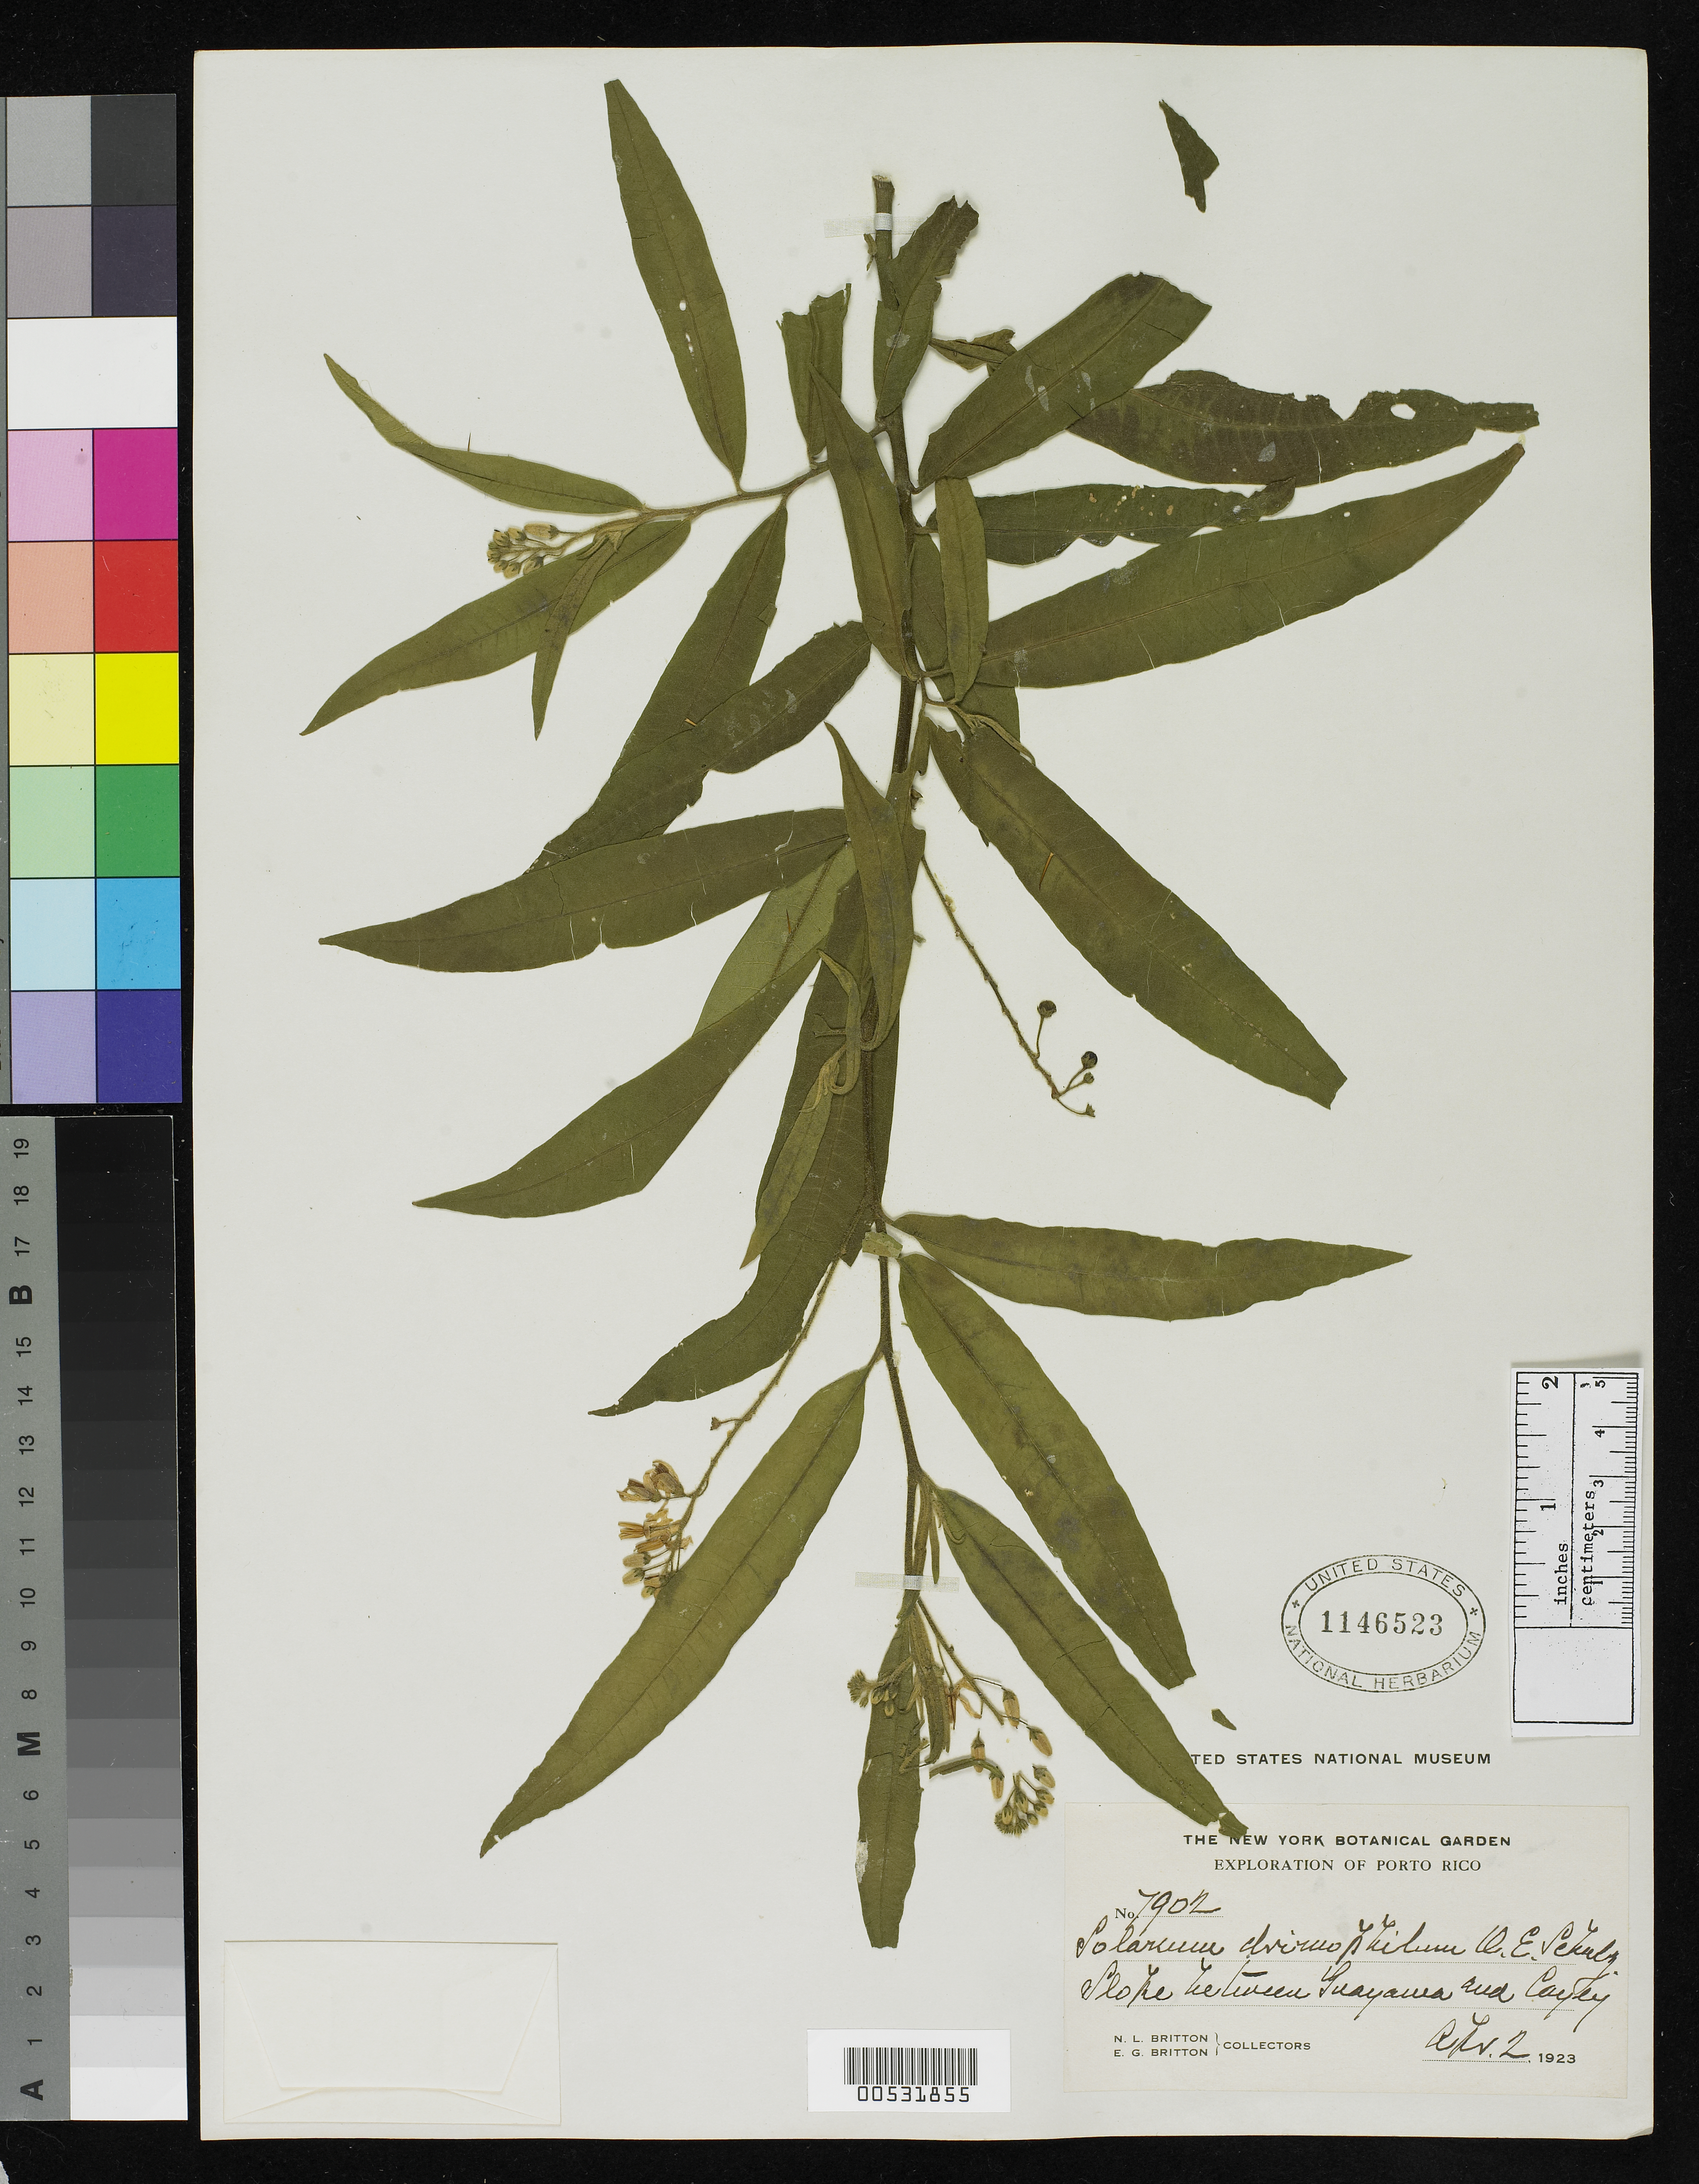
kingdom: Plantae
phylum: Tracheophyta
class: Magnoliopsida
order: Solanales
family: Solanaceae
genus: Solanum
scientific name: Solanum drymophilum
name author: O.E. Schulz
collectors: N. Britton & E. G. Britton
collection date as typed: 02 Apr 1923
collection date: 1923-04-02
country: Puerto Rico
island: Greater Antilles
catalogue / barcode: US 1146523